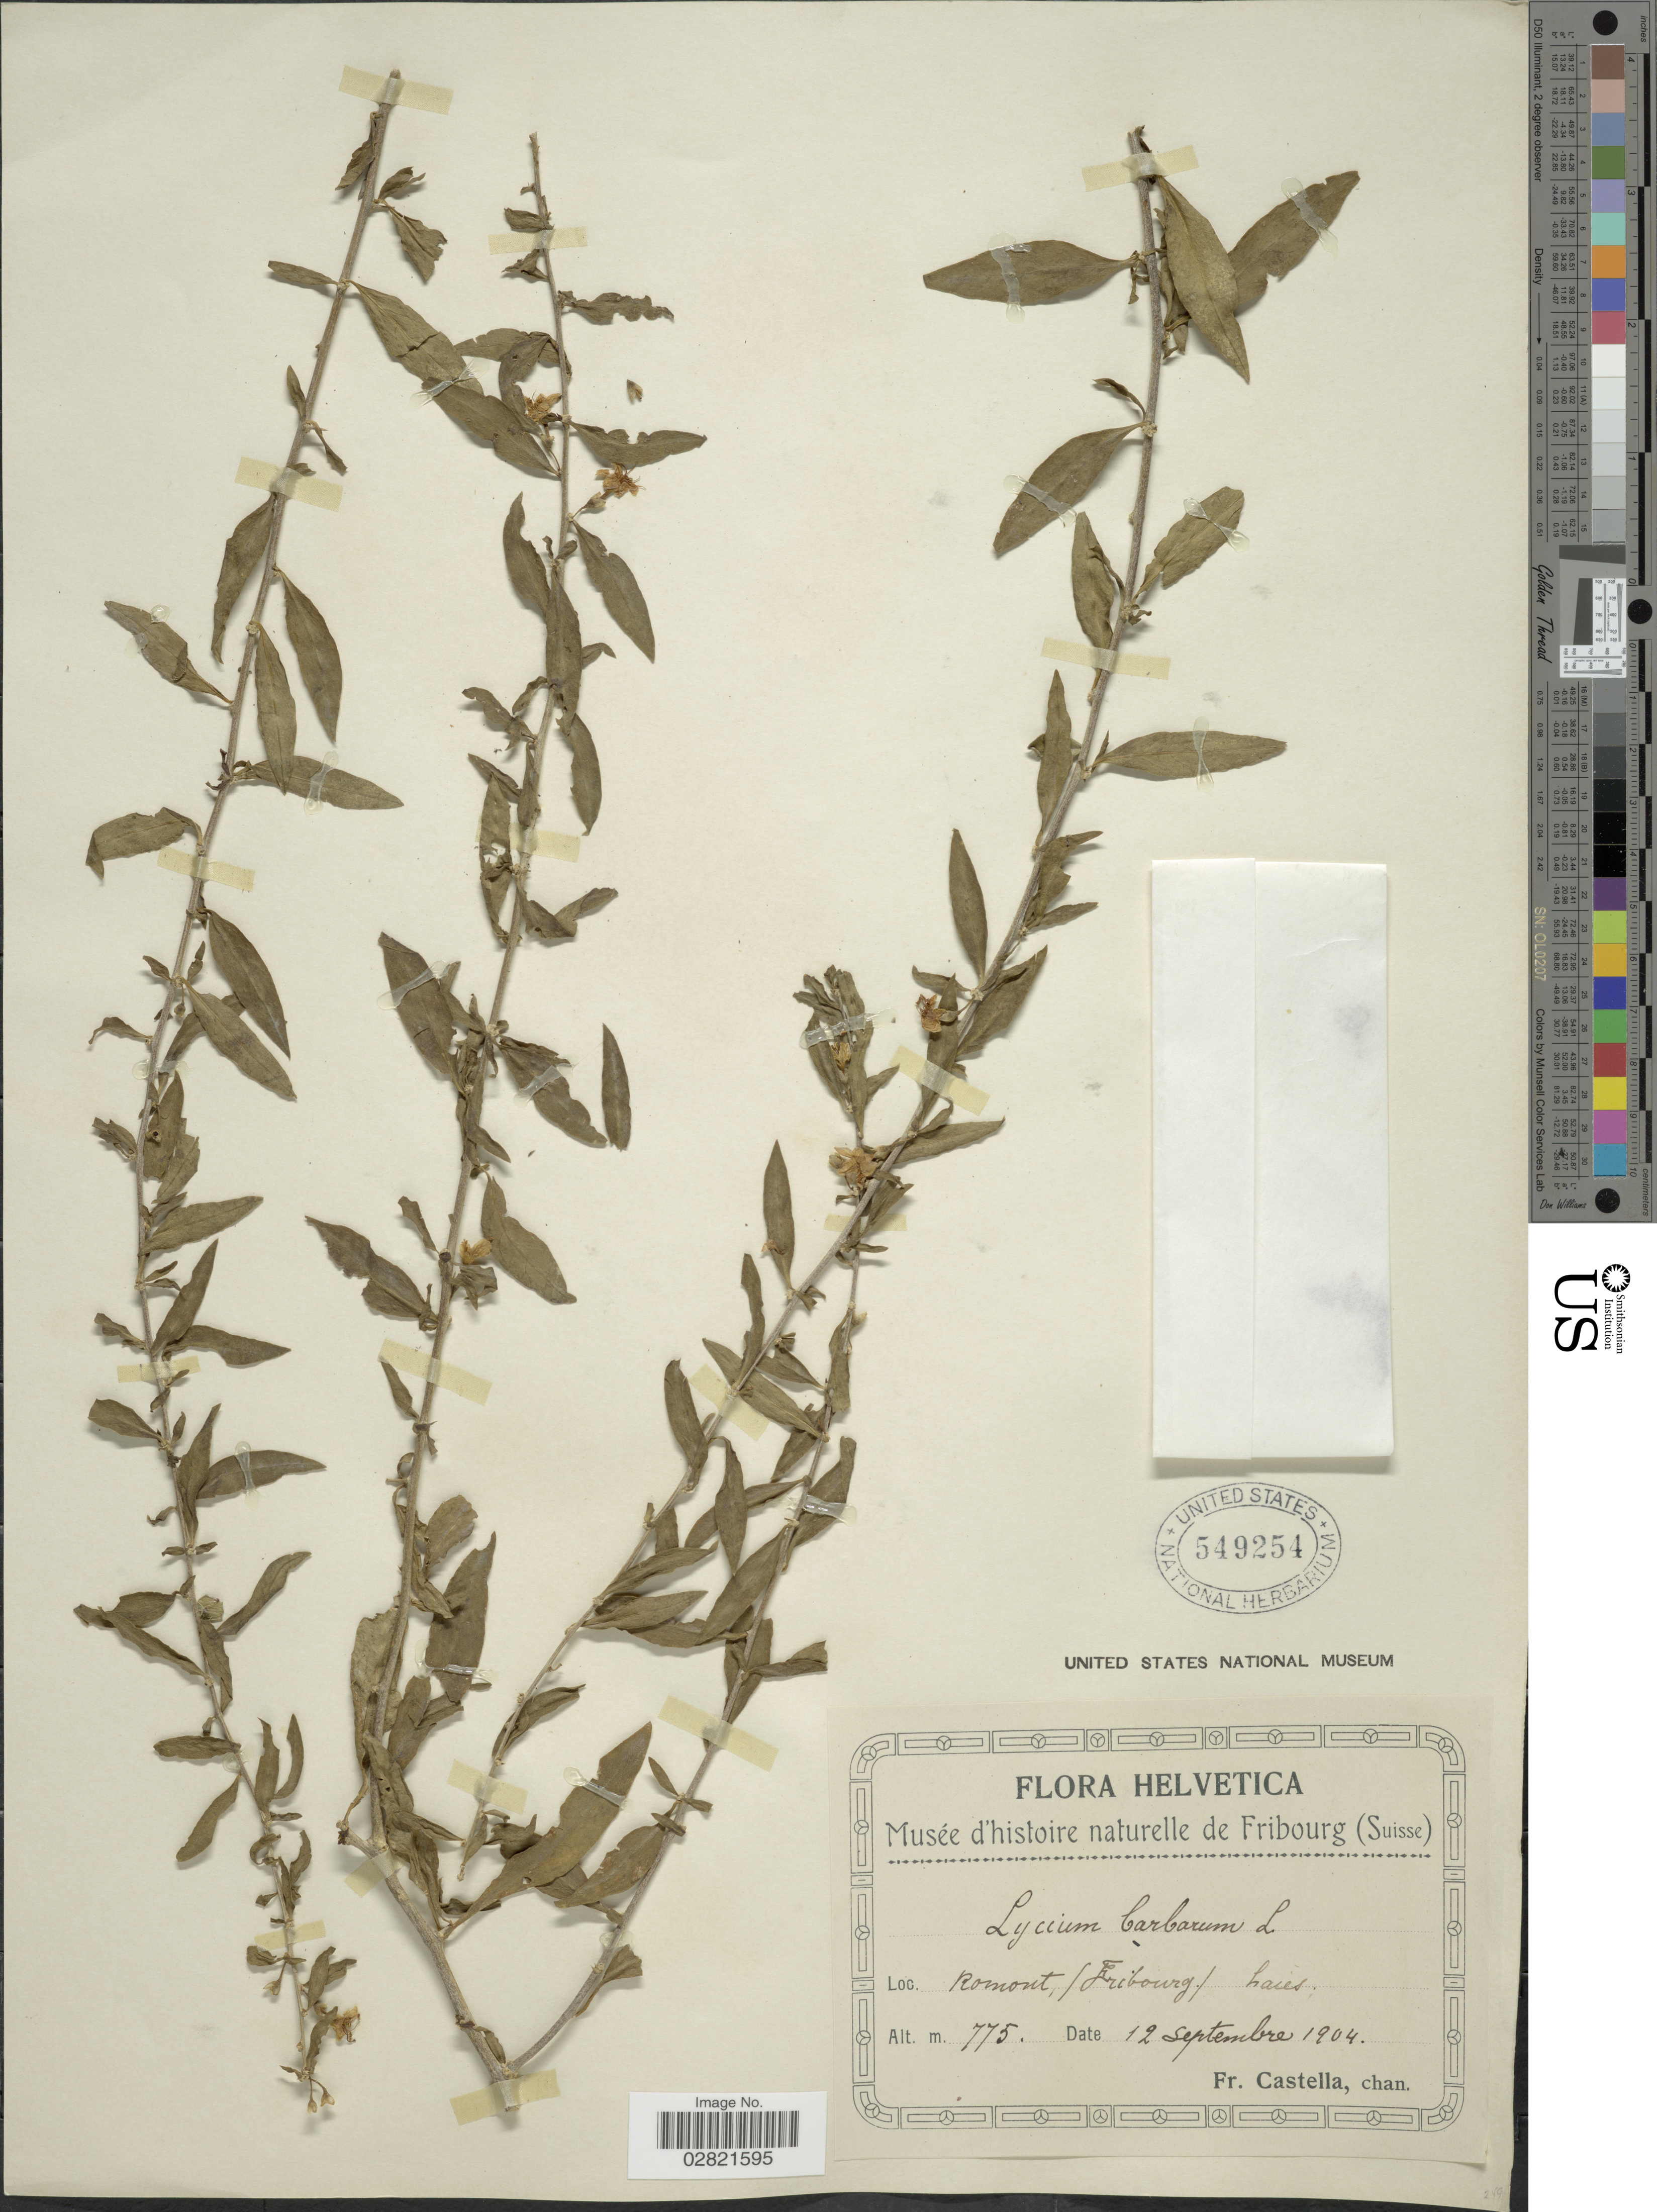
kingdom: Plantae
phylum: Tracheophyta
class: Magnoliopsida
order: Solanales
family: Solanaceae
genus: Lycium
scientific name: Lycium barbarum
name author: L.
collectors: Fr. Castella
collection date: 1904-09-12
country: Switzerland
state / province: Fribourg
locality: Helvetica. Romont.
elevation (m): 775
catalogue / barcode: US 549254